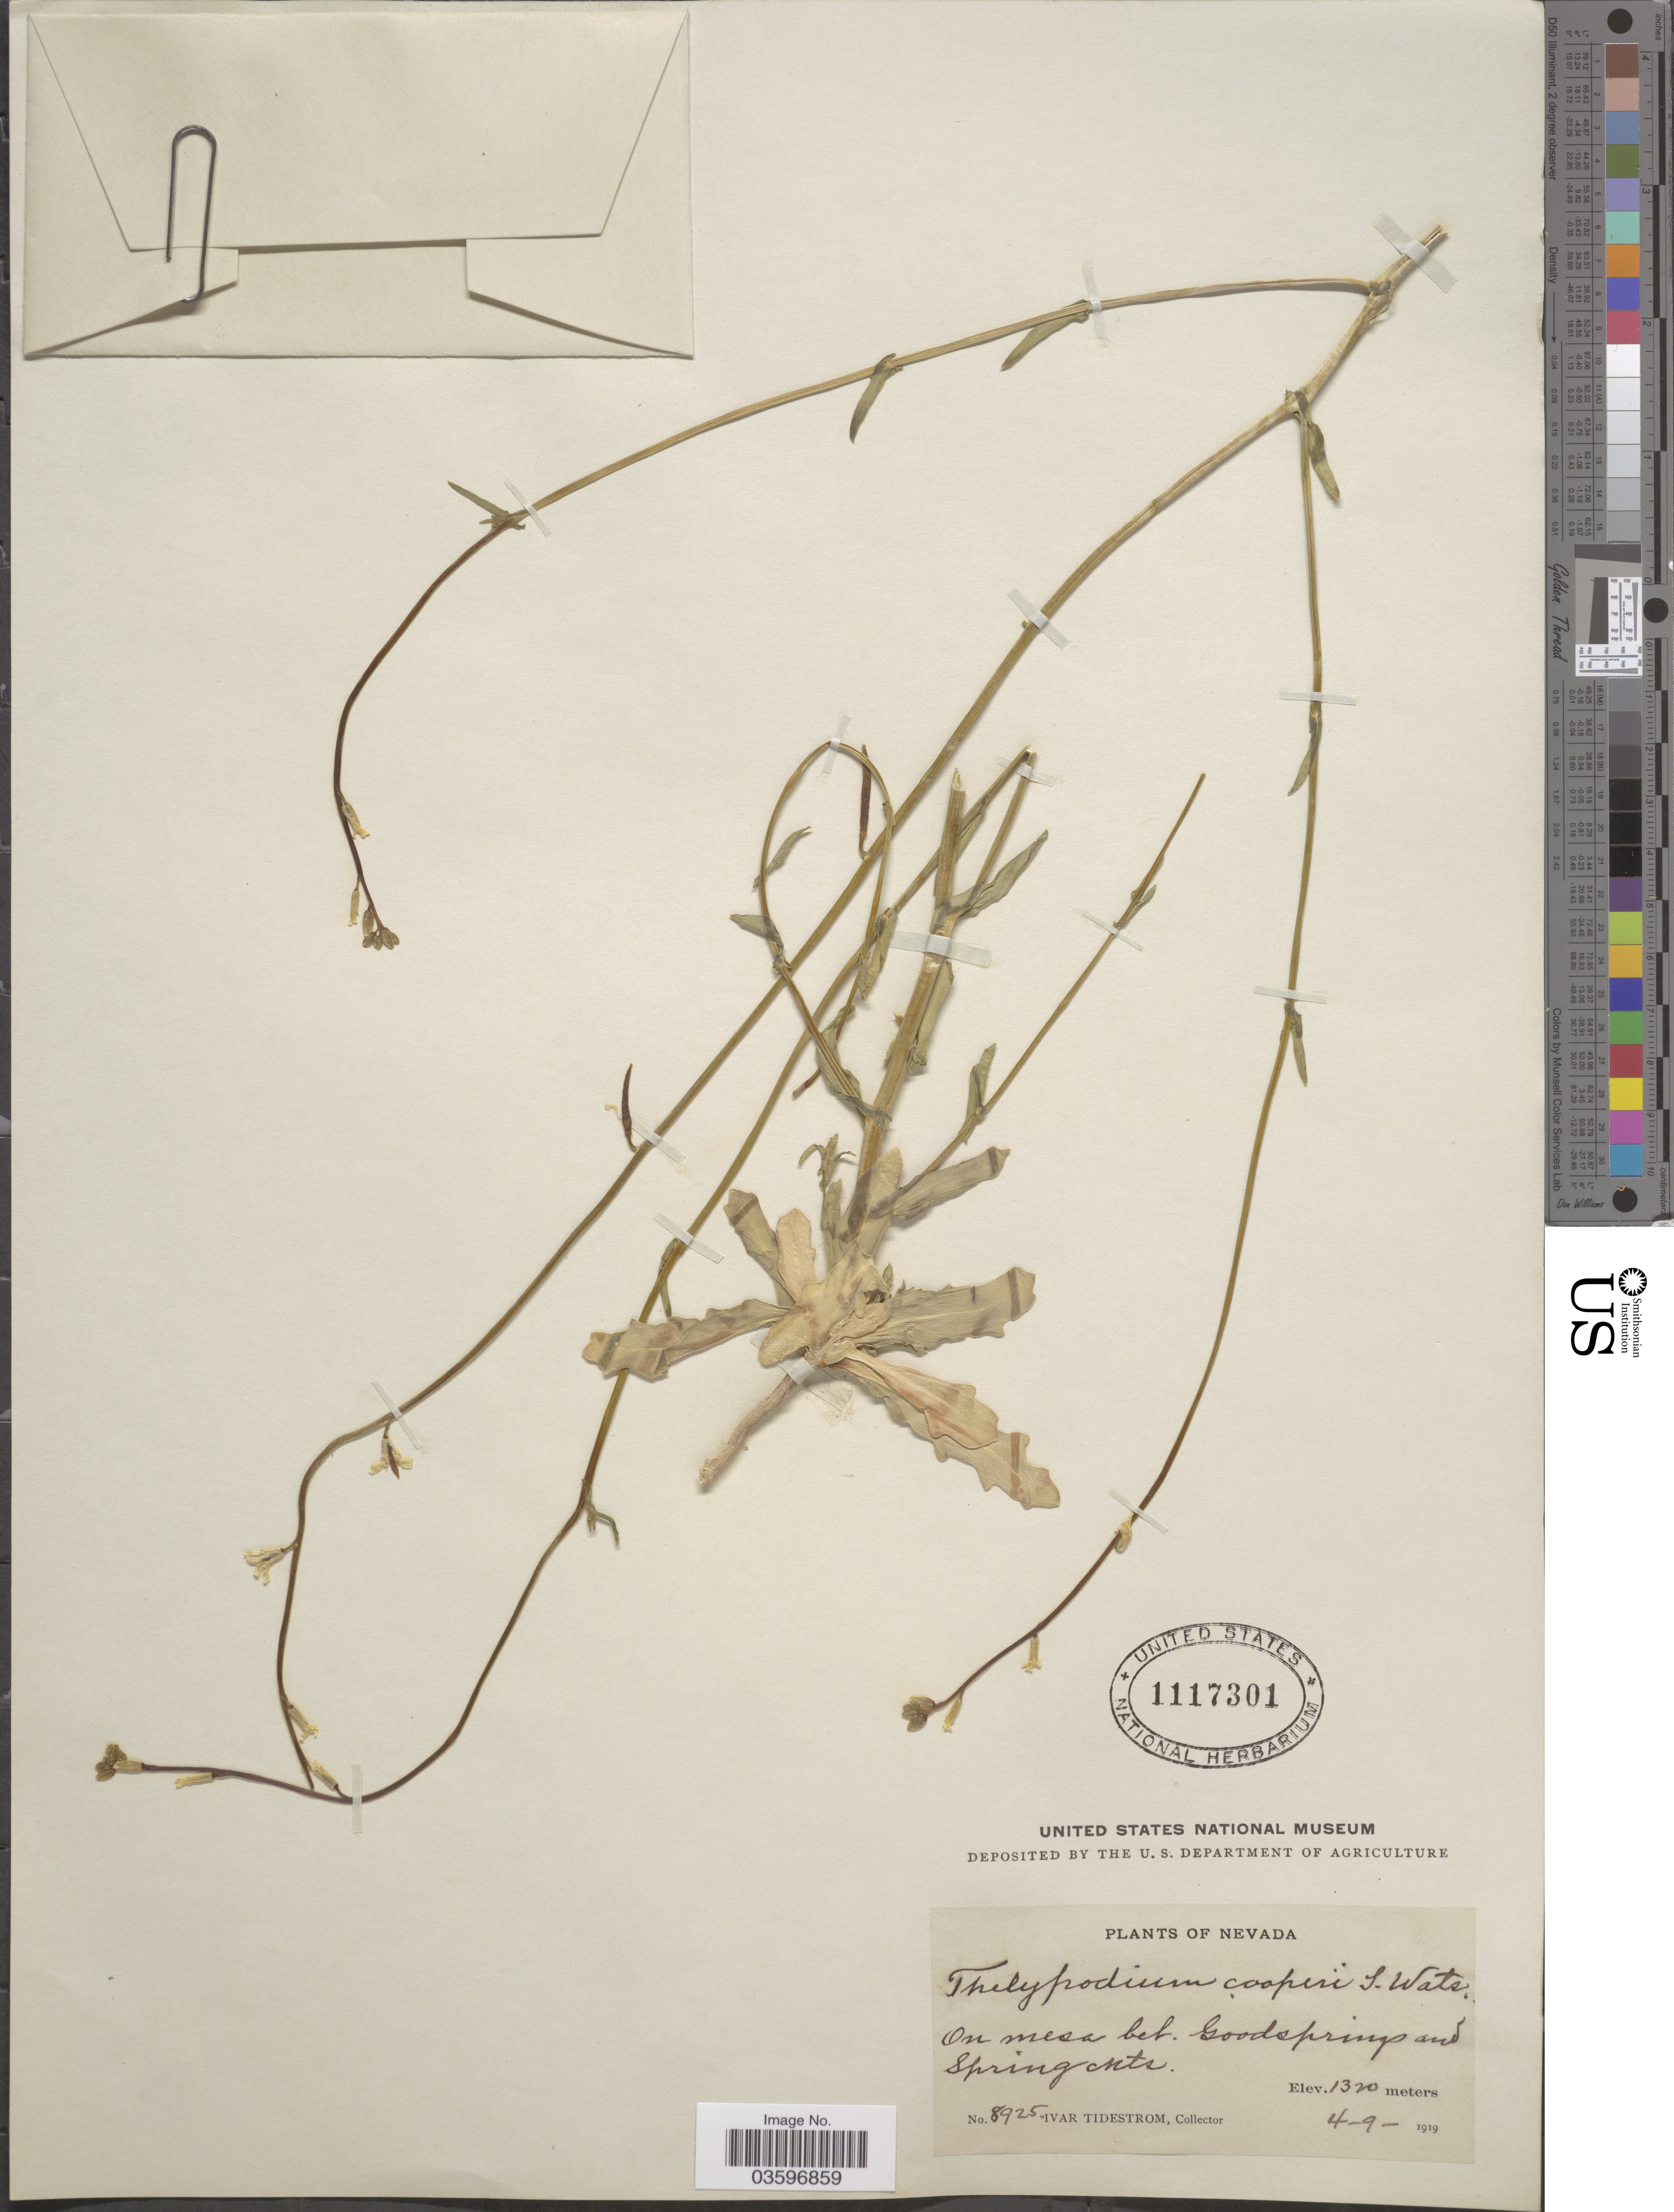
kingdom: Plantae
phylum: Tracheophyta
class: Magnoliopsida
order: Brassicales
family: Brassicaceae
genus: Caulanthus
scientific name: Caulanthus cooperi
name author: (S. Watson) Payson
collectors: I. F. Tidestrom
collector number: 8925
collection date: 1919-04-09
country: United States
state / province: Nevada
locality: Goodsprings and Spring Mts.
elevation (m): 1320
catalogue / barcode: US 1117301